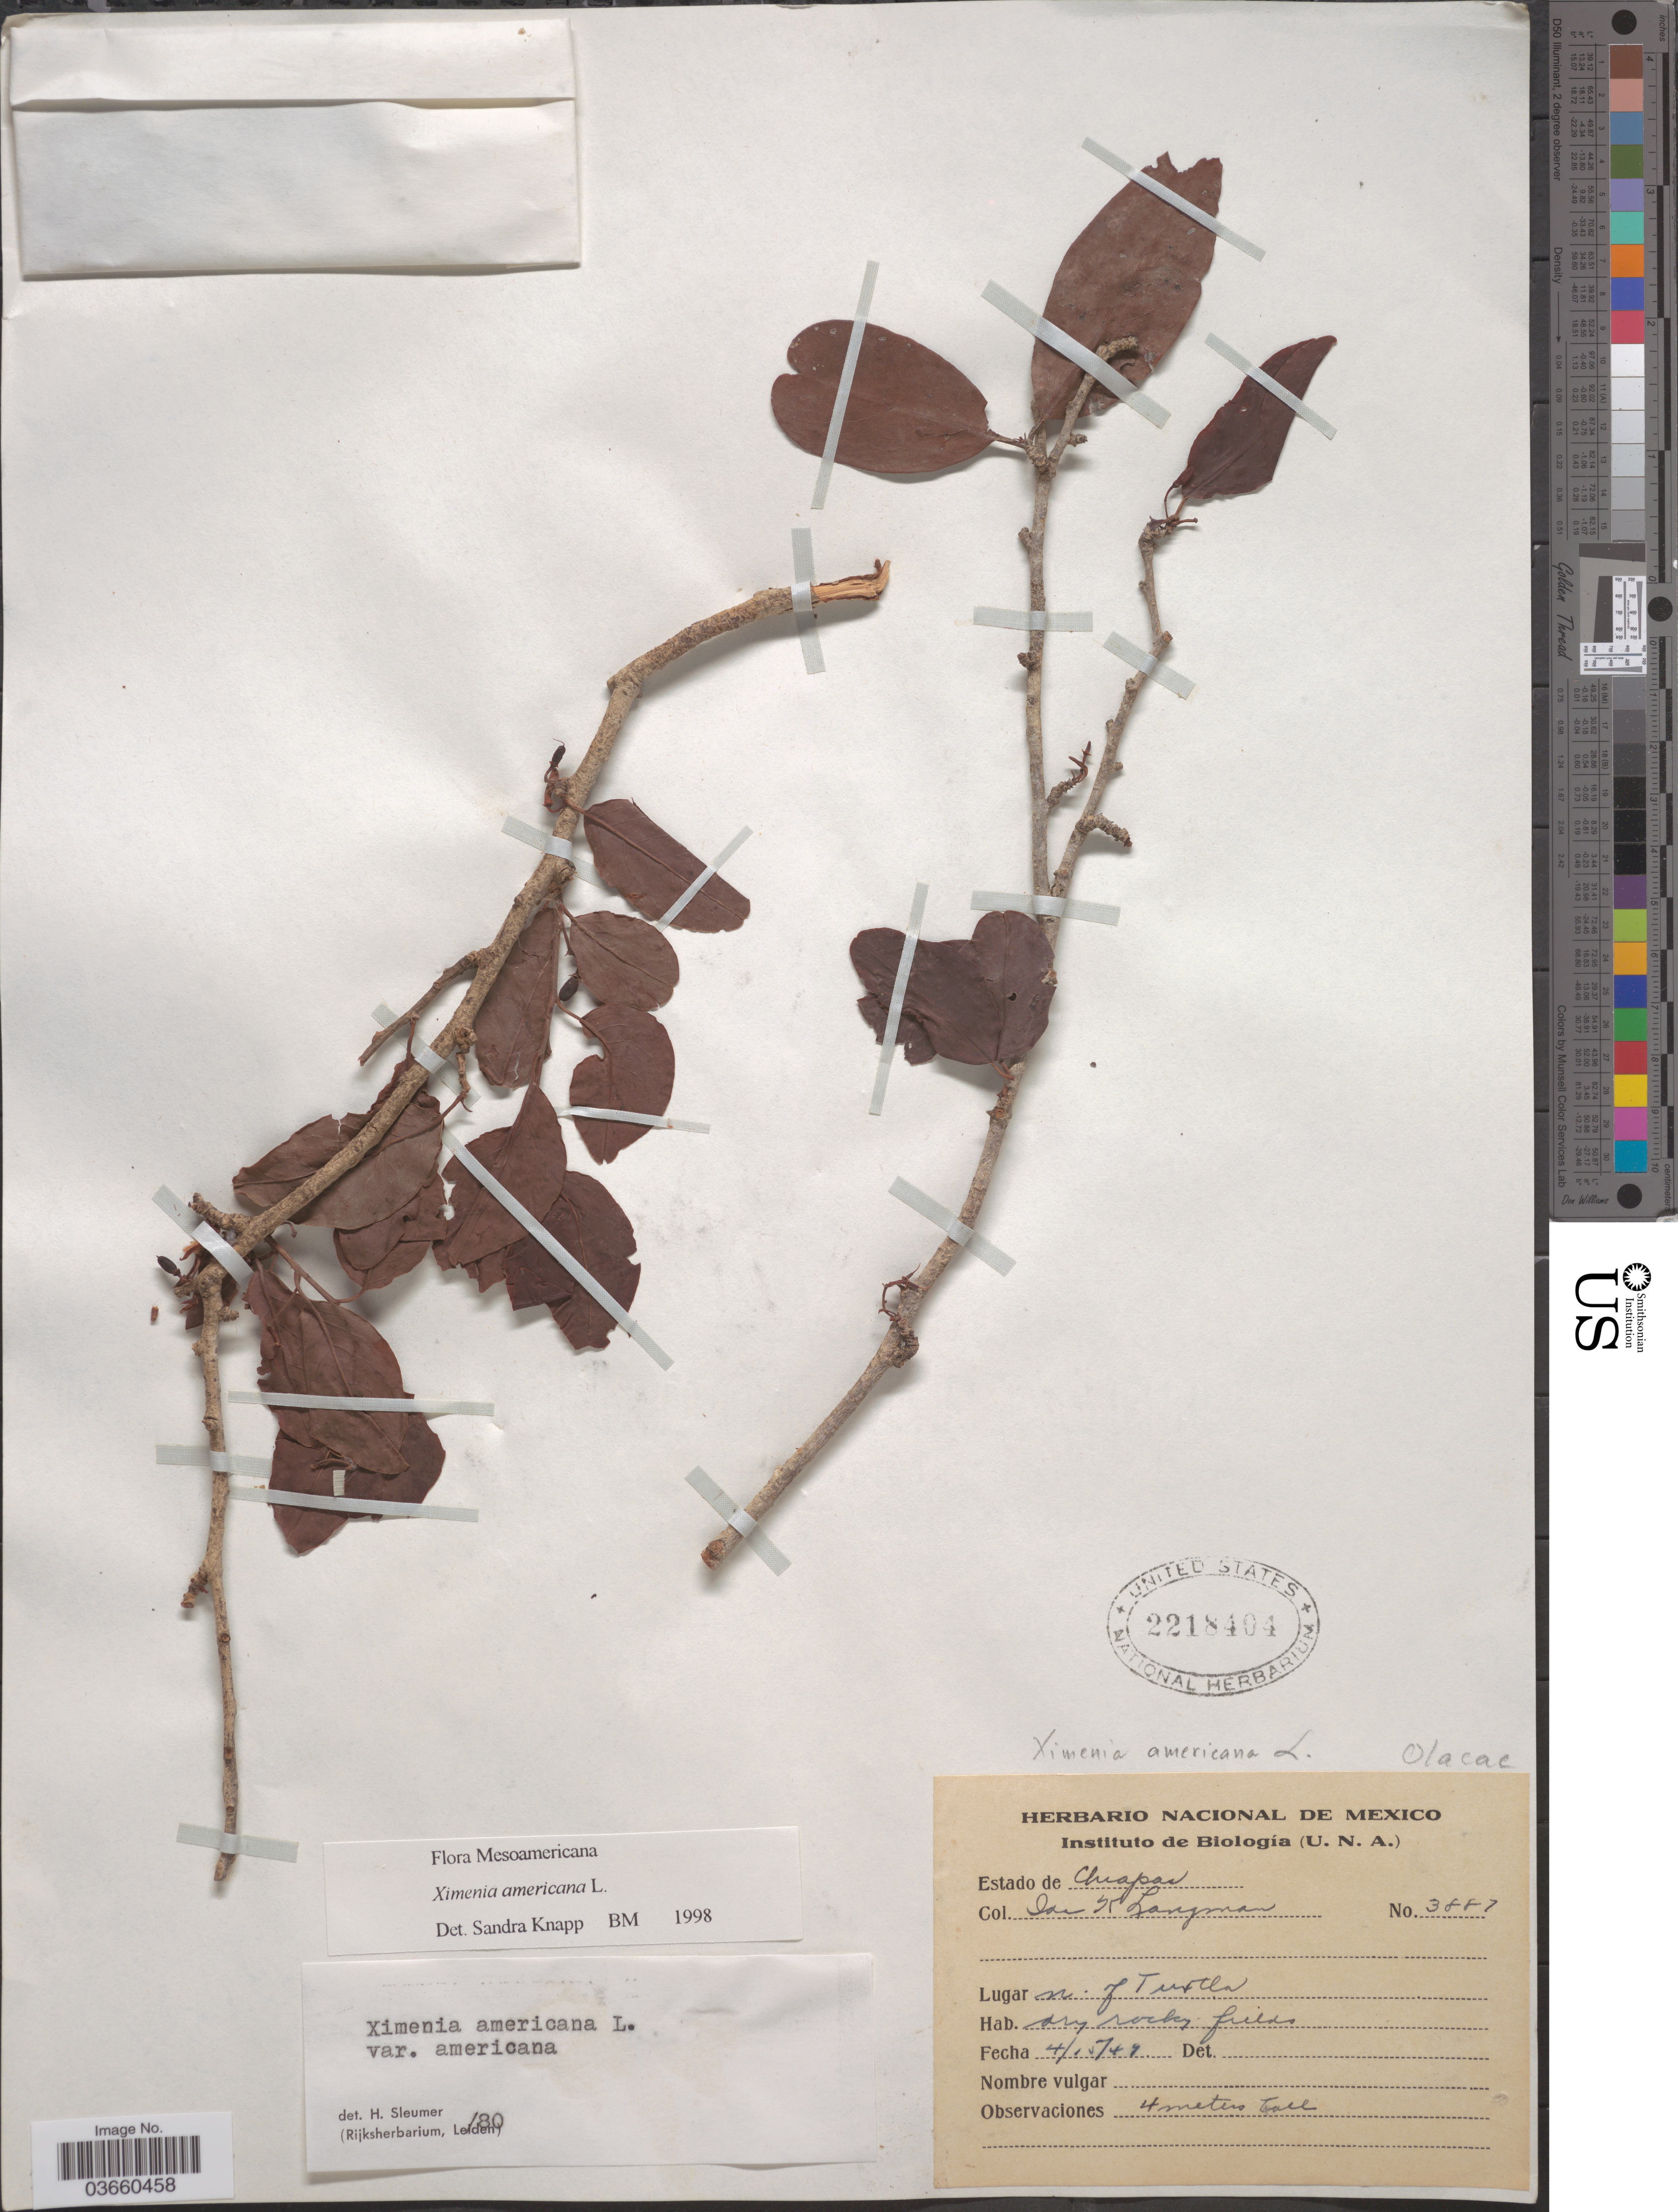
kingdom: Plantae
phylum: Tracheophyta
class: Magnoliopsida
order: Santalales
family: Ximeniaceae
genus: Ximenia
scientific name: Ximenia americana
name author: L.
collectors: I. K. Langman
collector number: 3887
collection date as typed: Transcribed d/m/y: 15/4/49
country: Mexico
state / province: Chiapas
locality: N. of Tuxtla.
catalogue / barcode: US 2218404